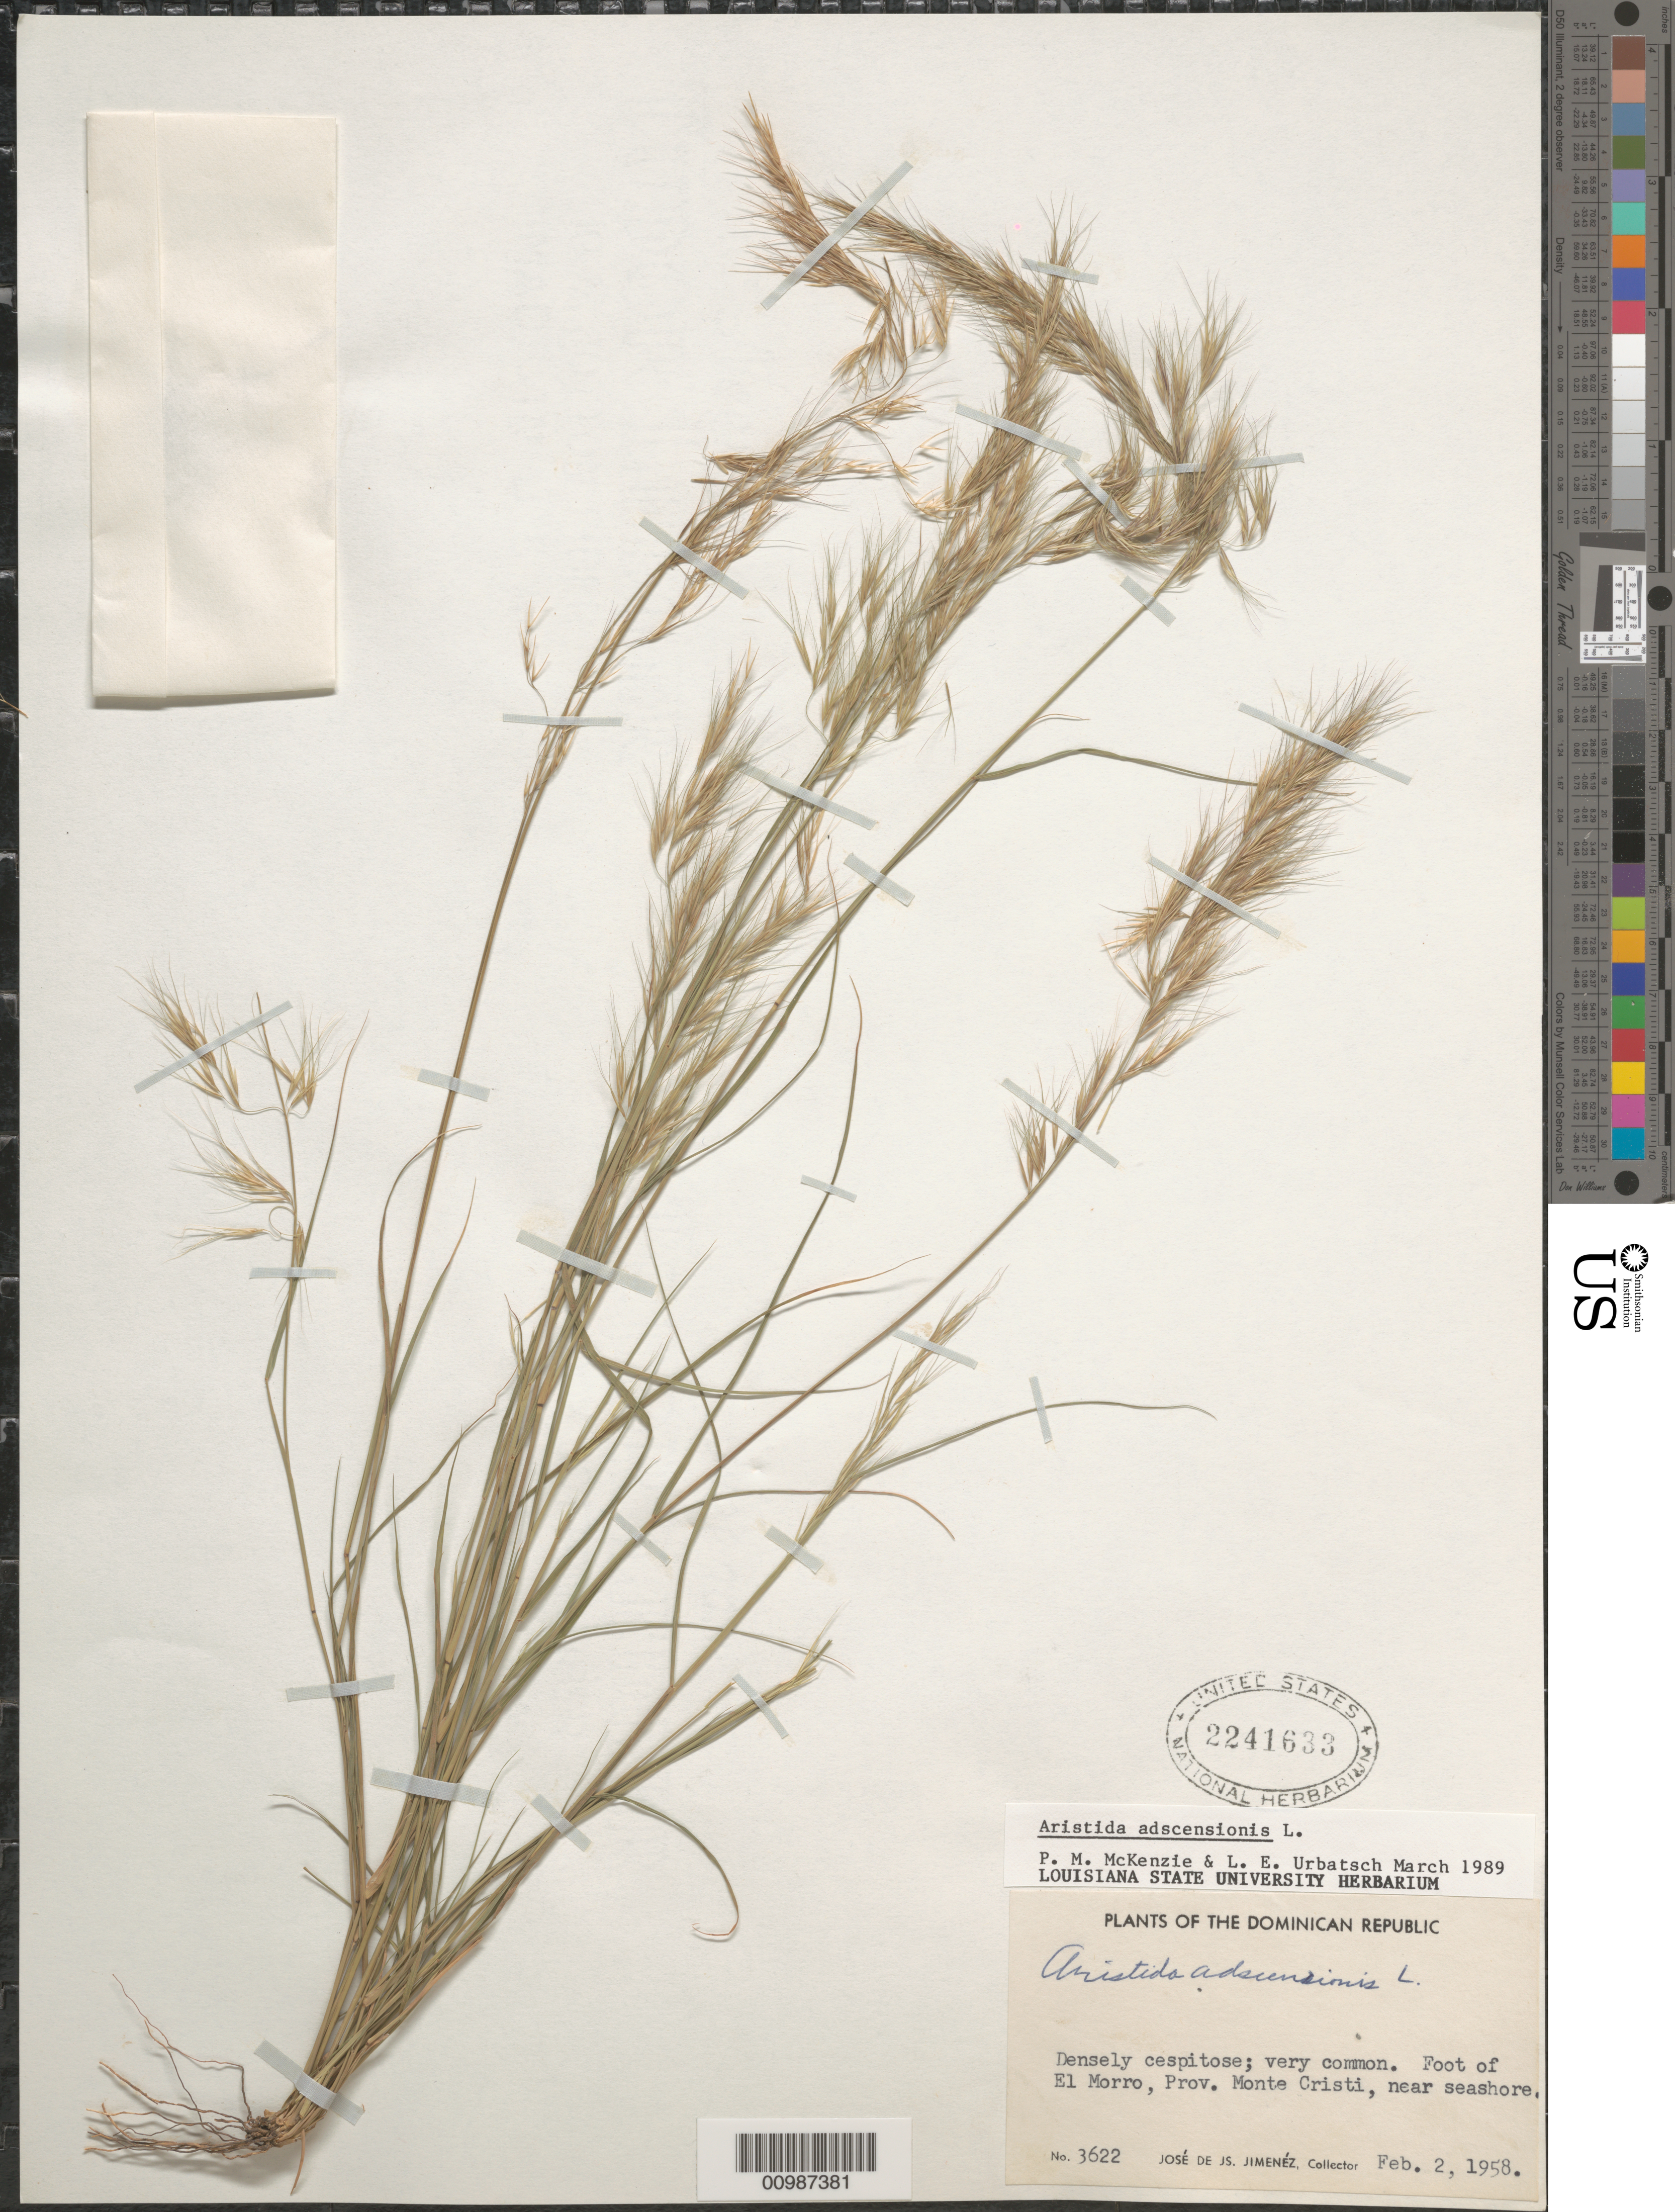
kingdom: Plantae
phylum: Tracheophyta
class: Liliopsida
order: Poales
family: Poaceae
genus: Aristida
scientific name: Aristida adscensionis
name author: L.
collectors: J. J. Jiménez Almonte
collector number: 3622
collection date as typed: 02 Feb 1958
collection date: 1958-02-02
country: Dominican Republic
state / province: Monte Cristi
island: Hispaniola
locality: Foot of El Morro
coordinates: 0 N, 0 E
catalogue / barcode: US 2241633